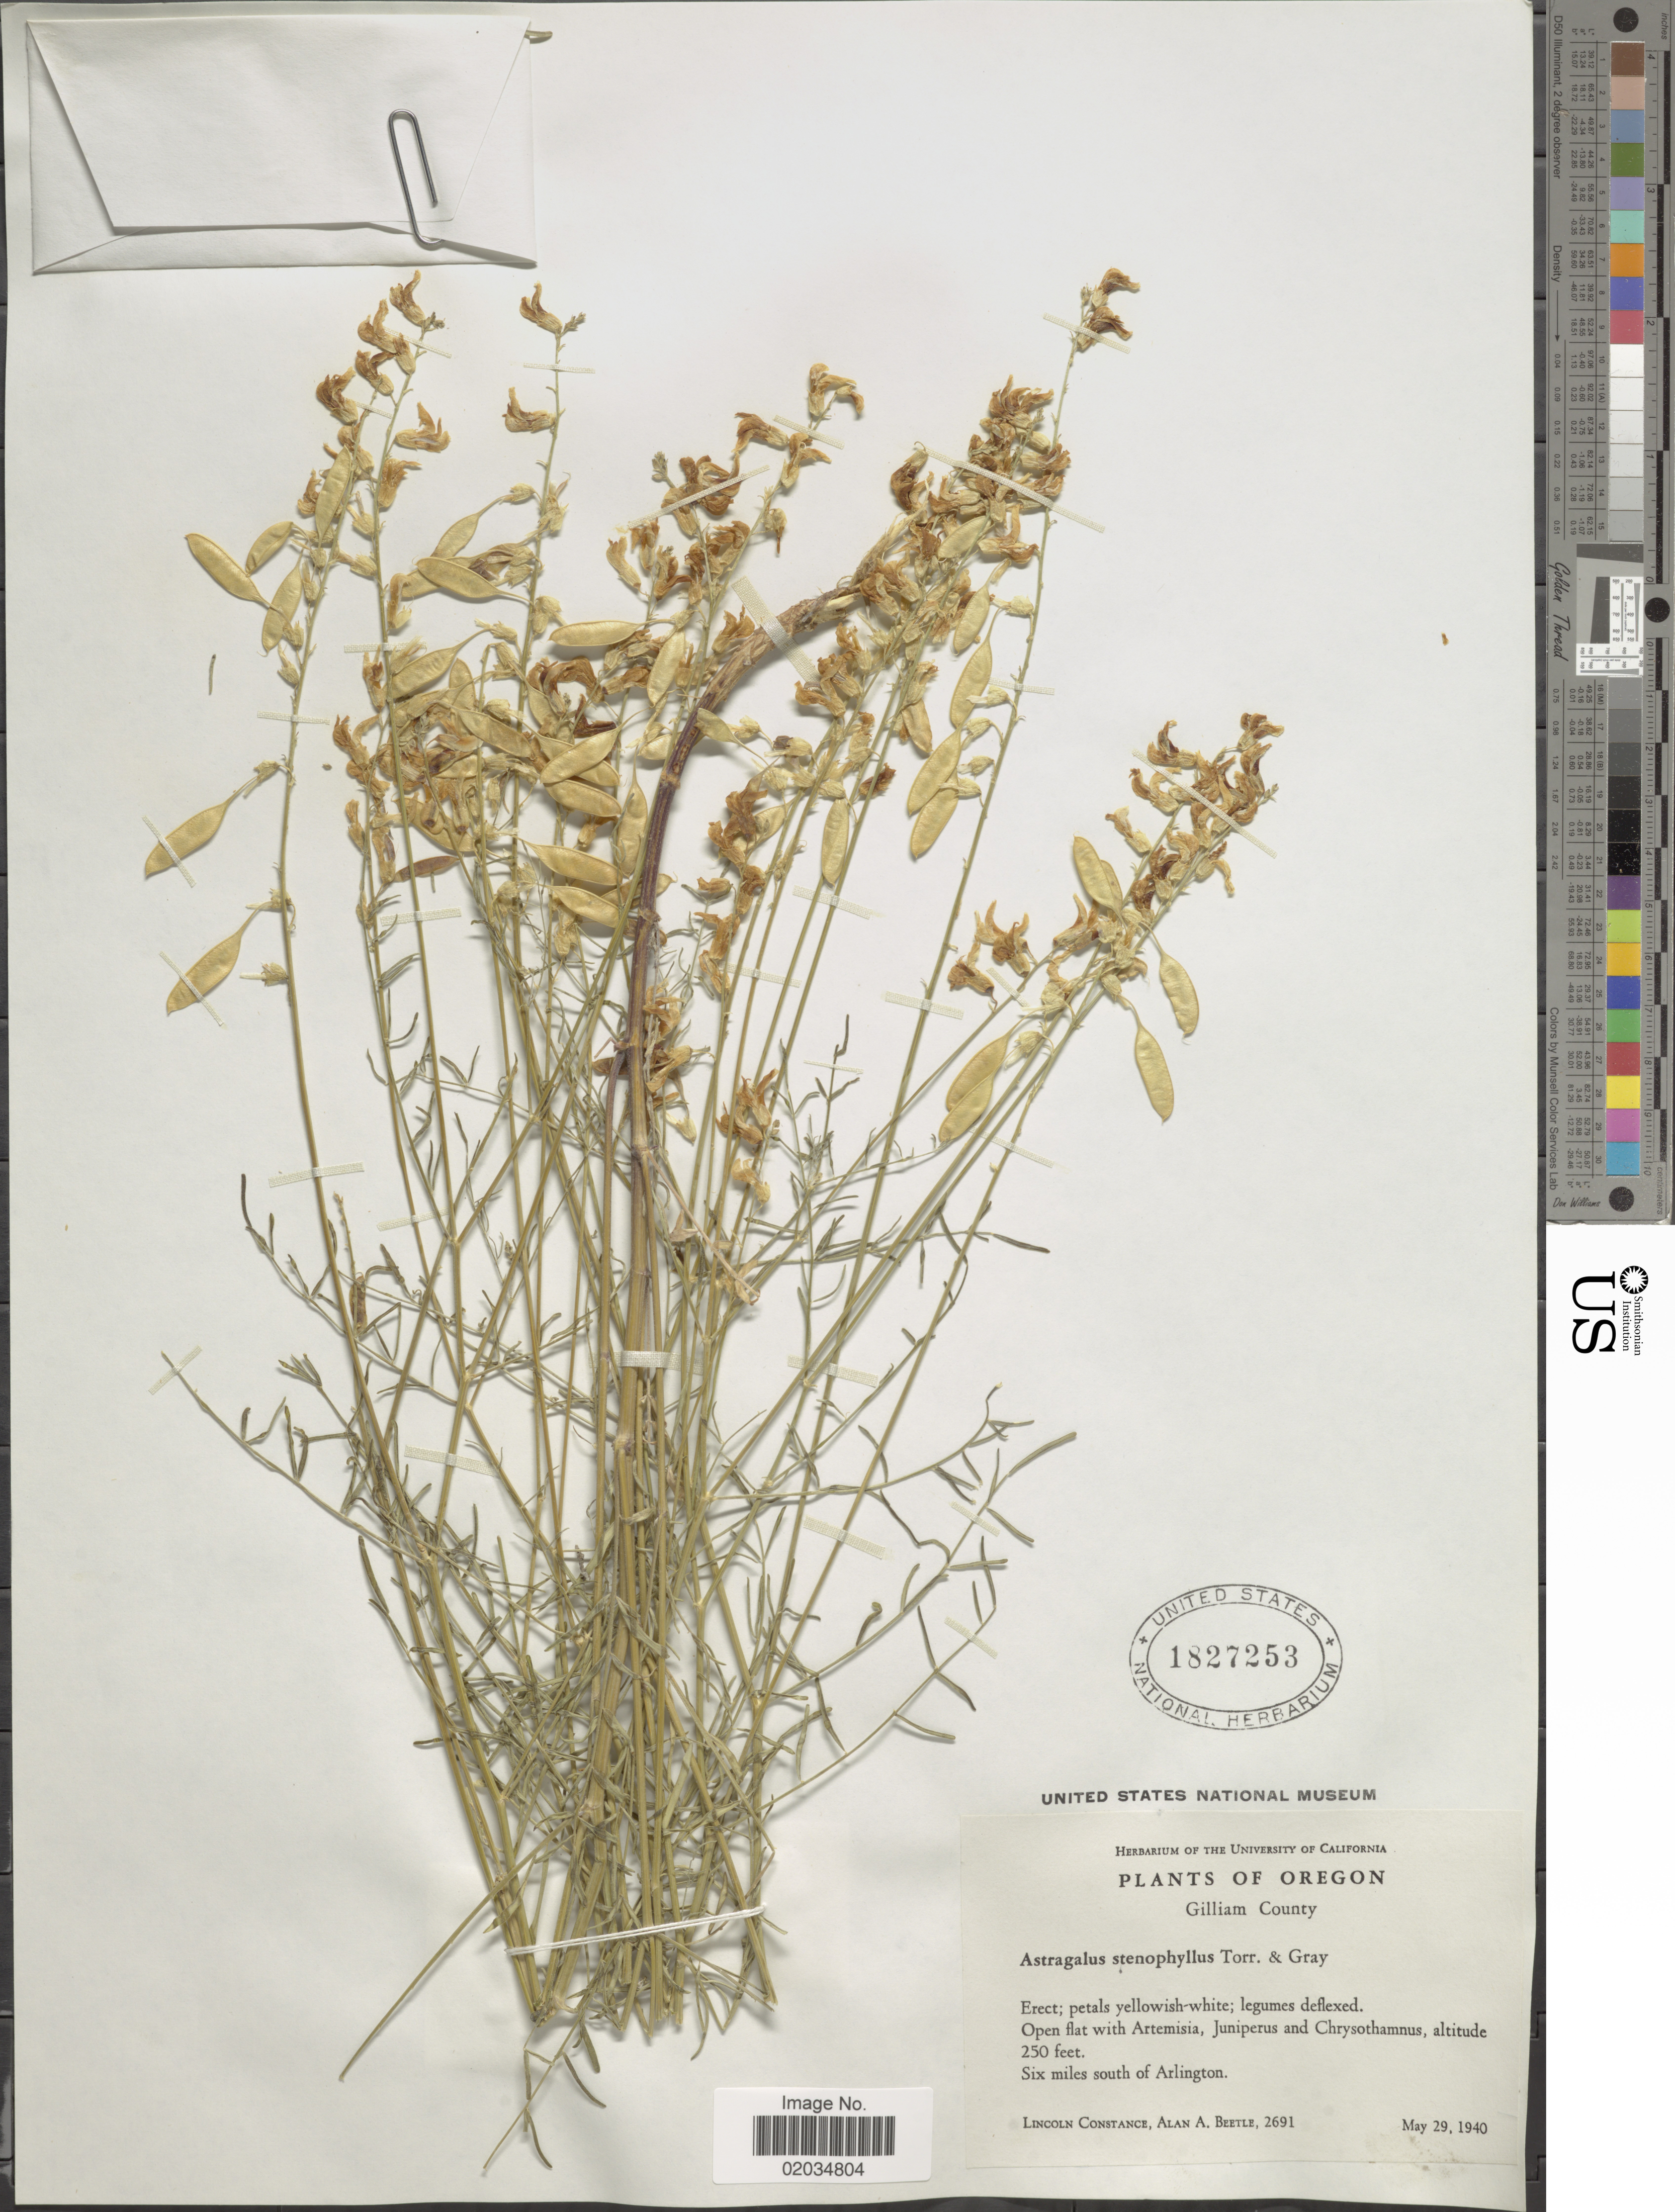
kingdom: Plantae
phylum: Tracheophyta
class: Magnoliopsida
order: Fabales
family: Fabaceae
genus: Astragalus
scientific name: Astragalus stenophyllus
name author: Torr. & A. Gray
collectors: L. Constance & A. A. Beetle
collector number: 2691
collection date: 1940-05-29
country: United States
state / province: Oregon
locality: Gilliam County. Six miles south of Arlington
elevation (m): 76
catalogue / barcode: US 1827253